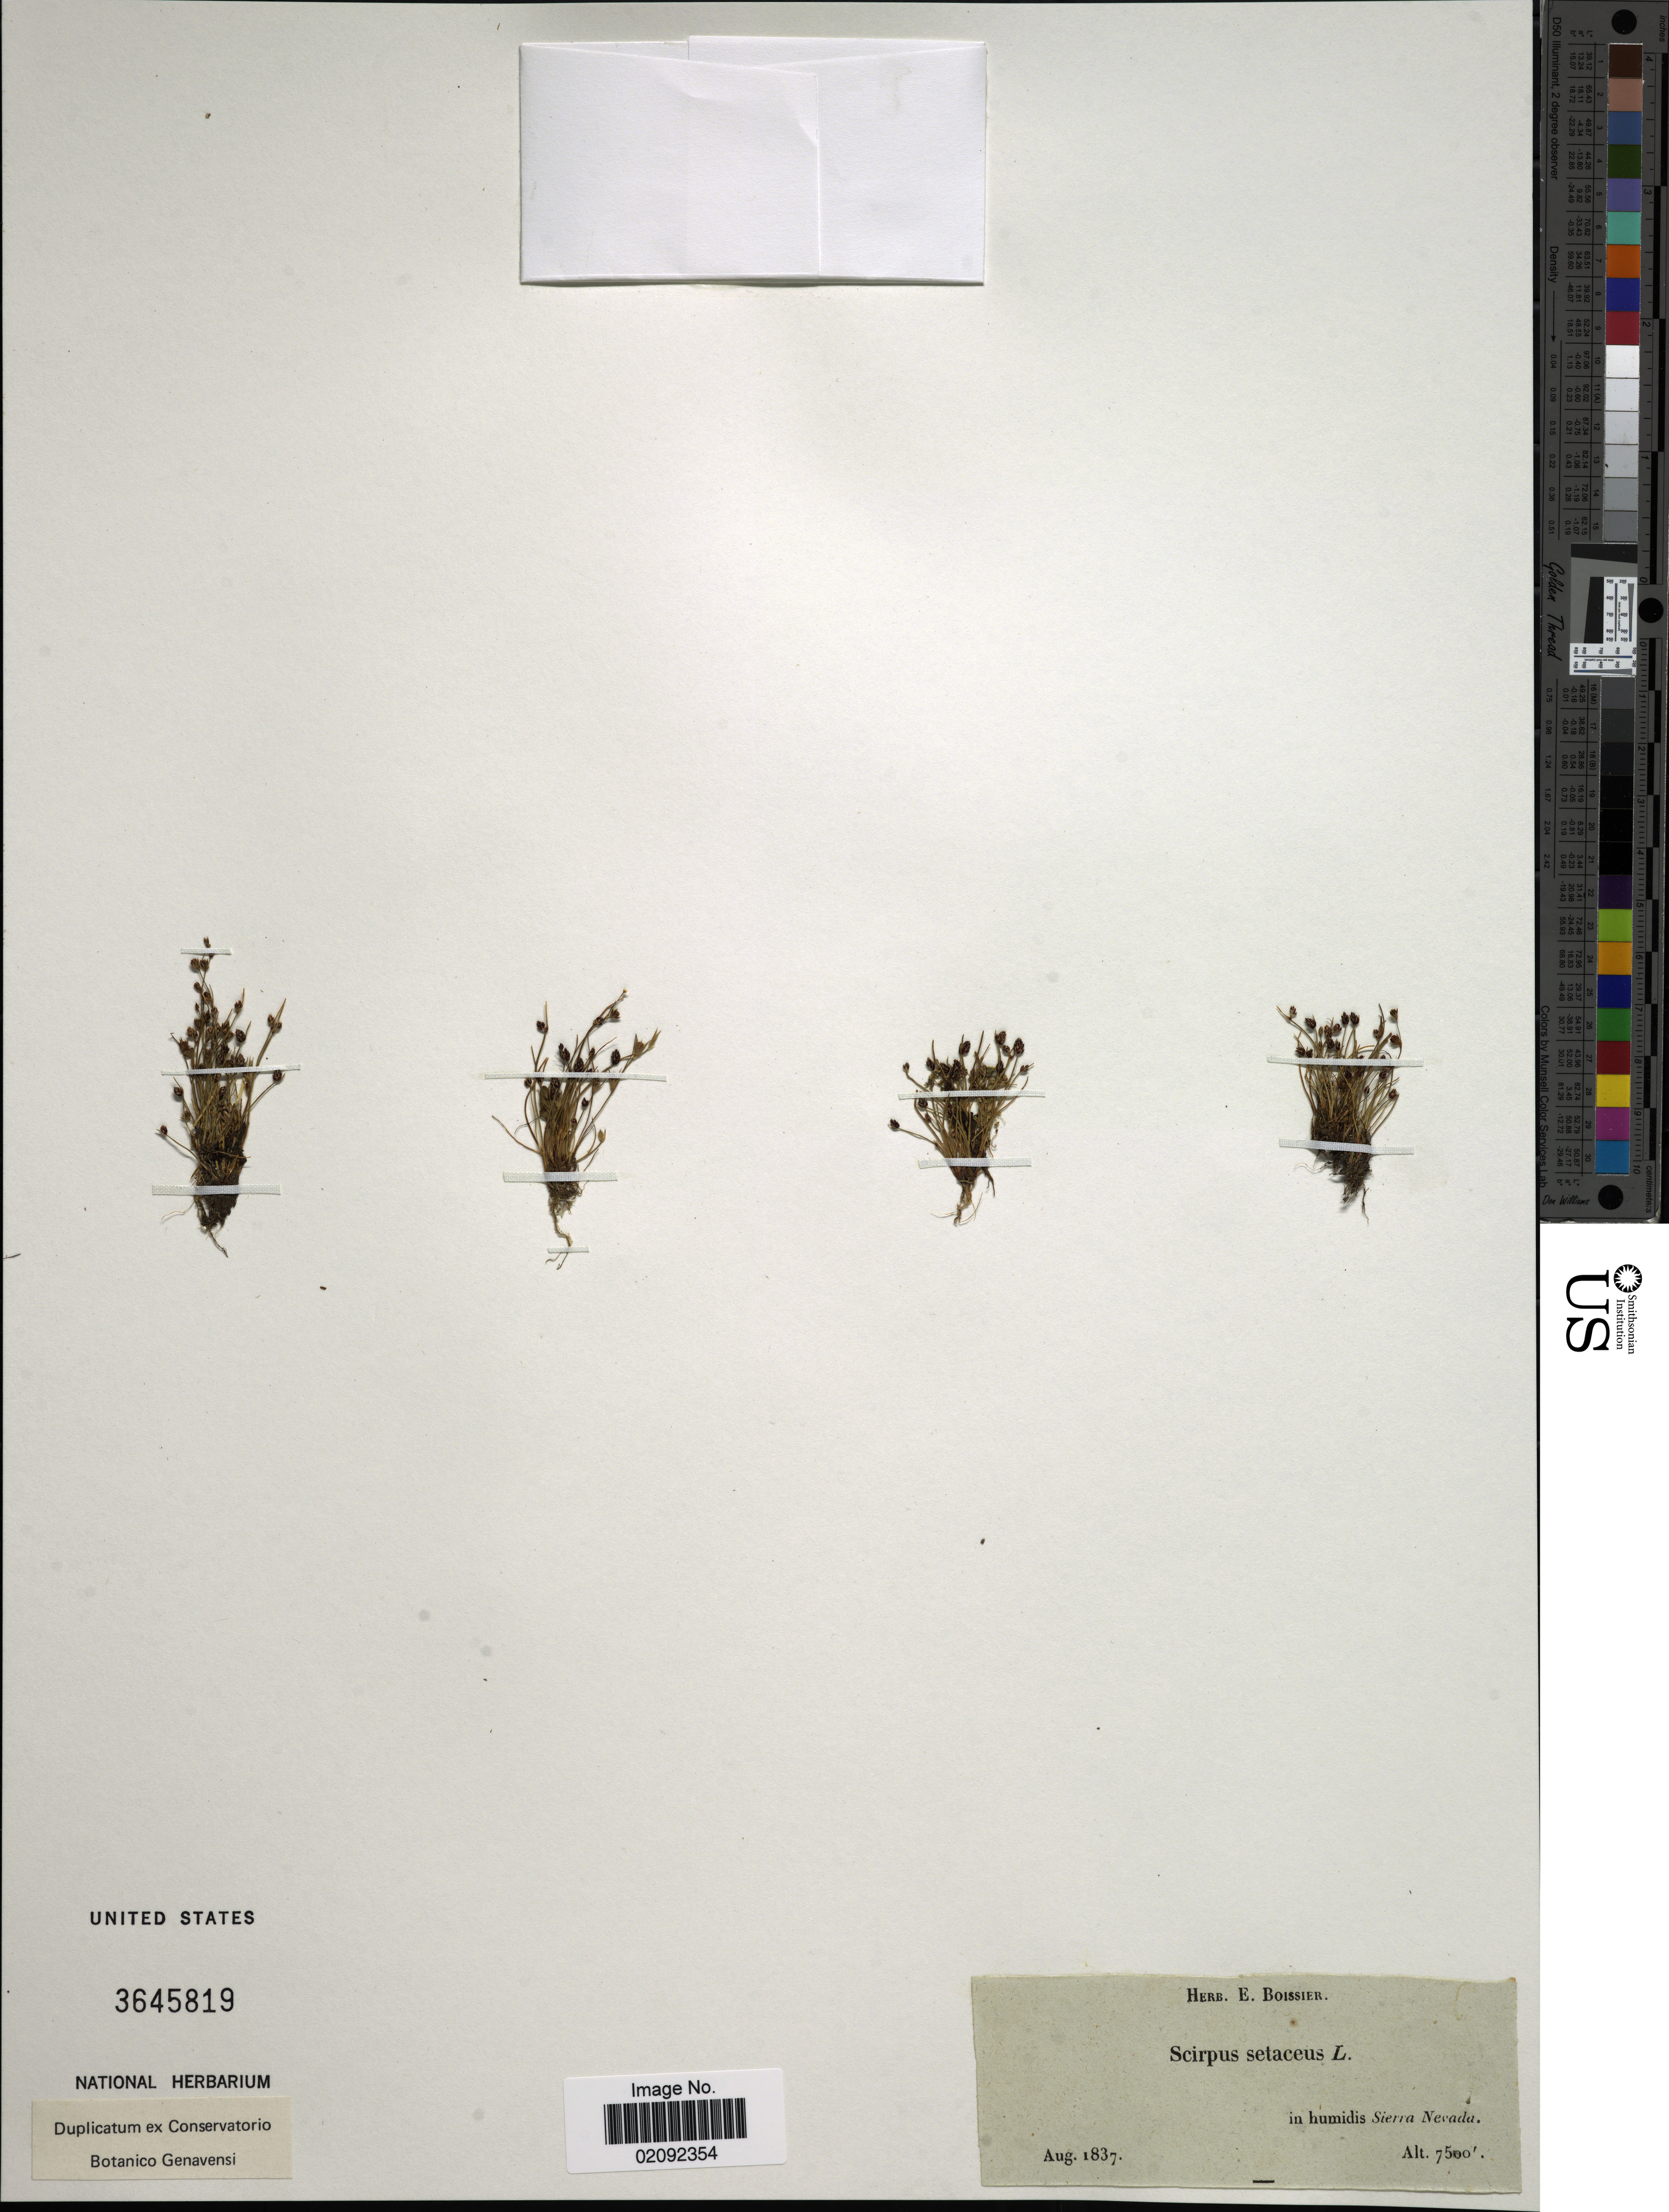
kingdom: Plantae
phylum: Tracheophyta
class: Liliopsida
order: Poales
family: Cyperaceae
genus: Isolepis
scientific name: Isolepis setacea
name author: (L.) R. Br.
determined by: Strong, Mark T., (BOT), Smithsonian Institution - National Museum of Natural History (UNITED STATES)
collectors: ex herb. E. Boissier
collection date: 1837-08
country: Spain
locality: In humidis Sierra Nevada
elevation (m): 2286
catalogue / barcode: US 3645819